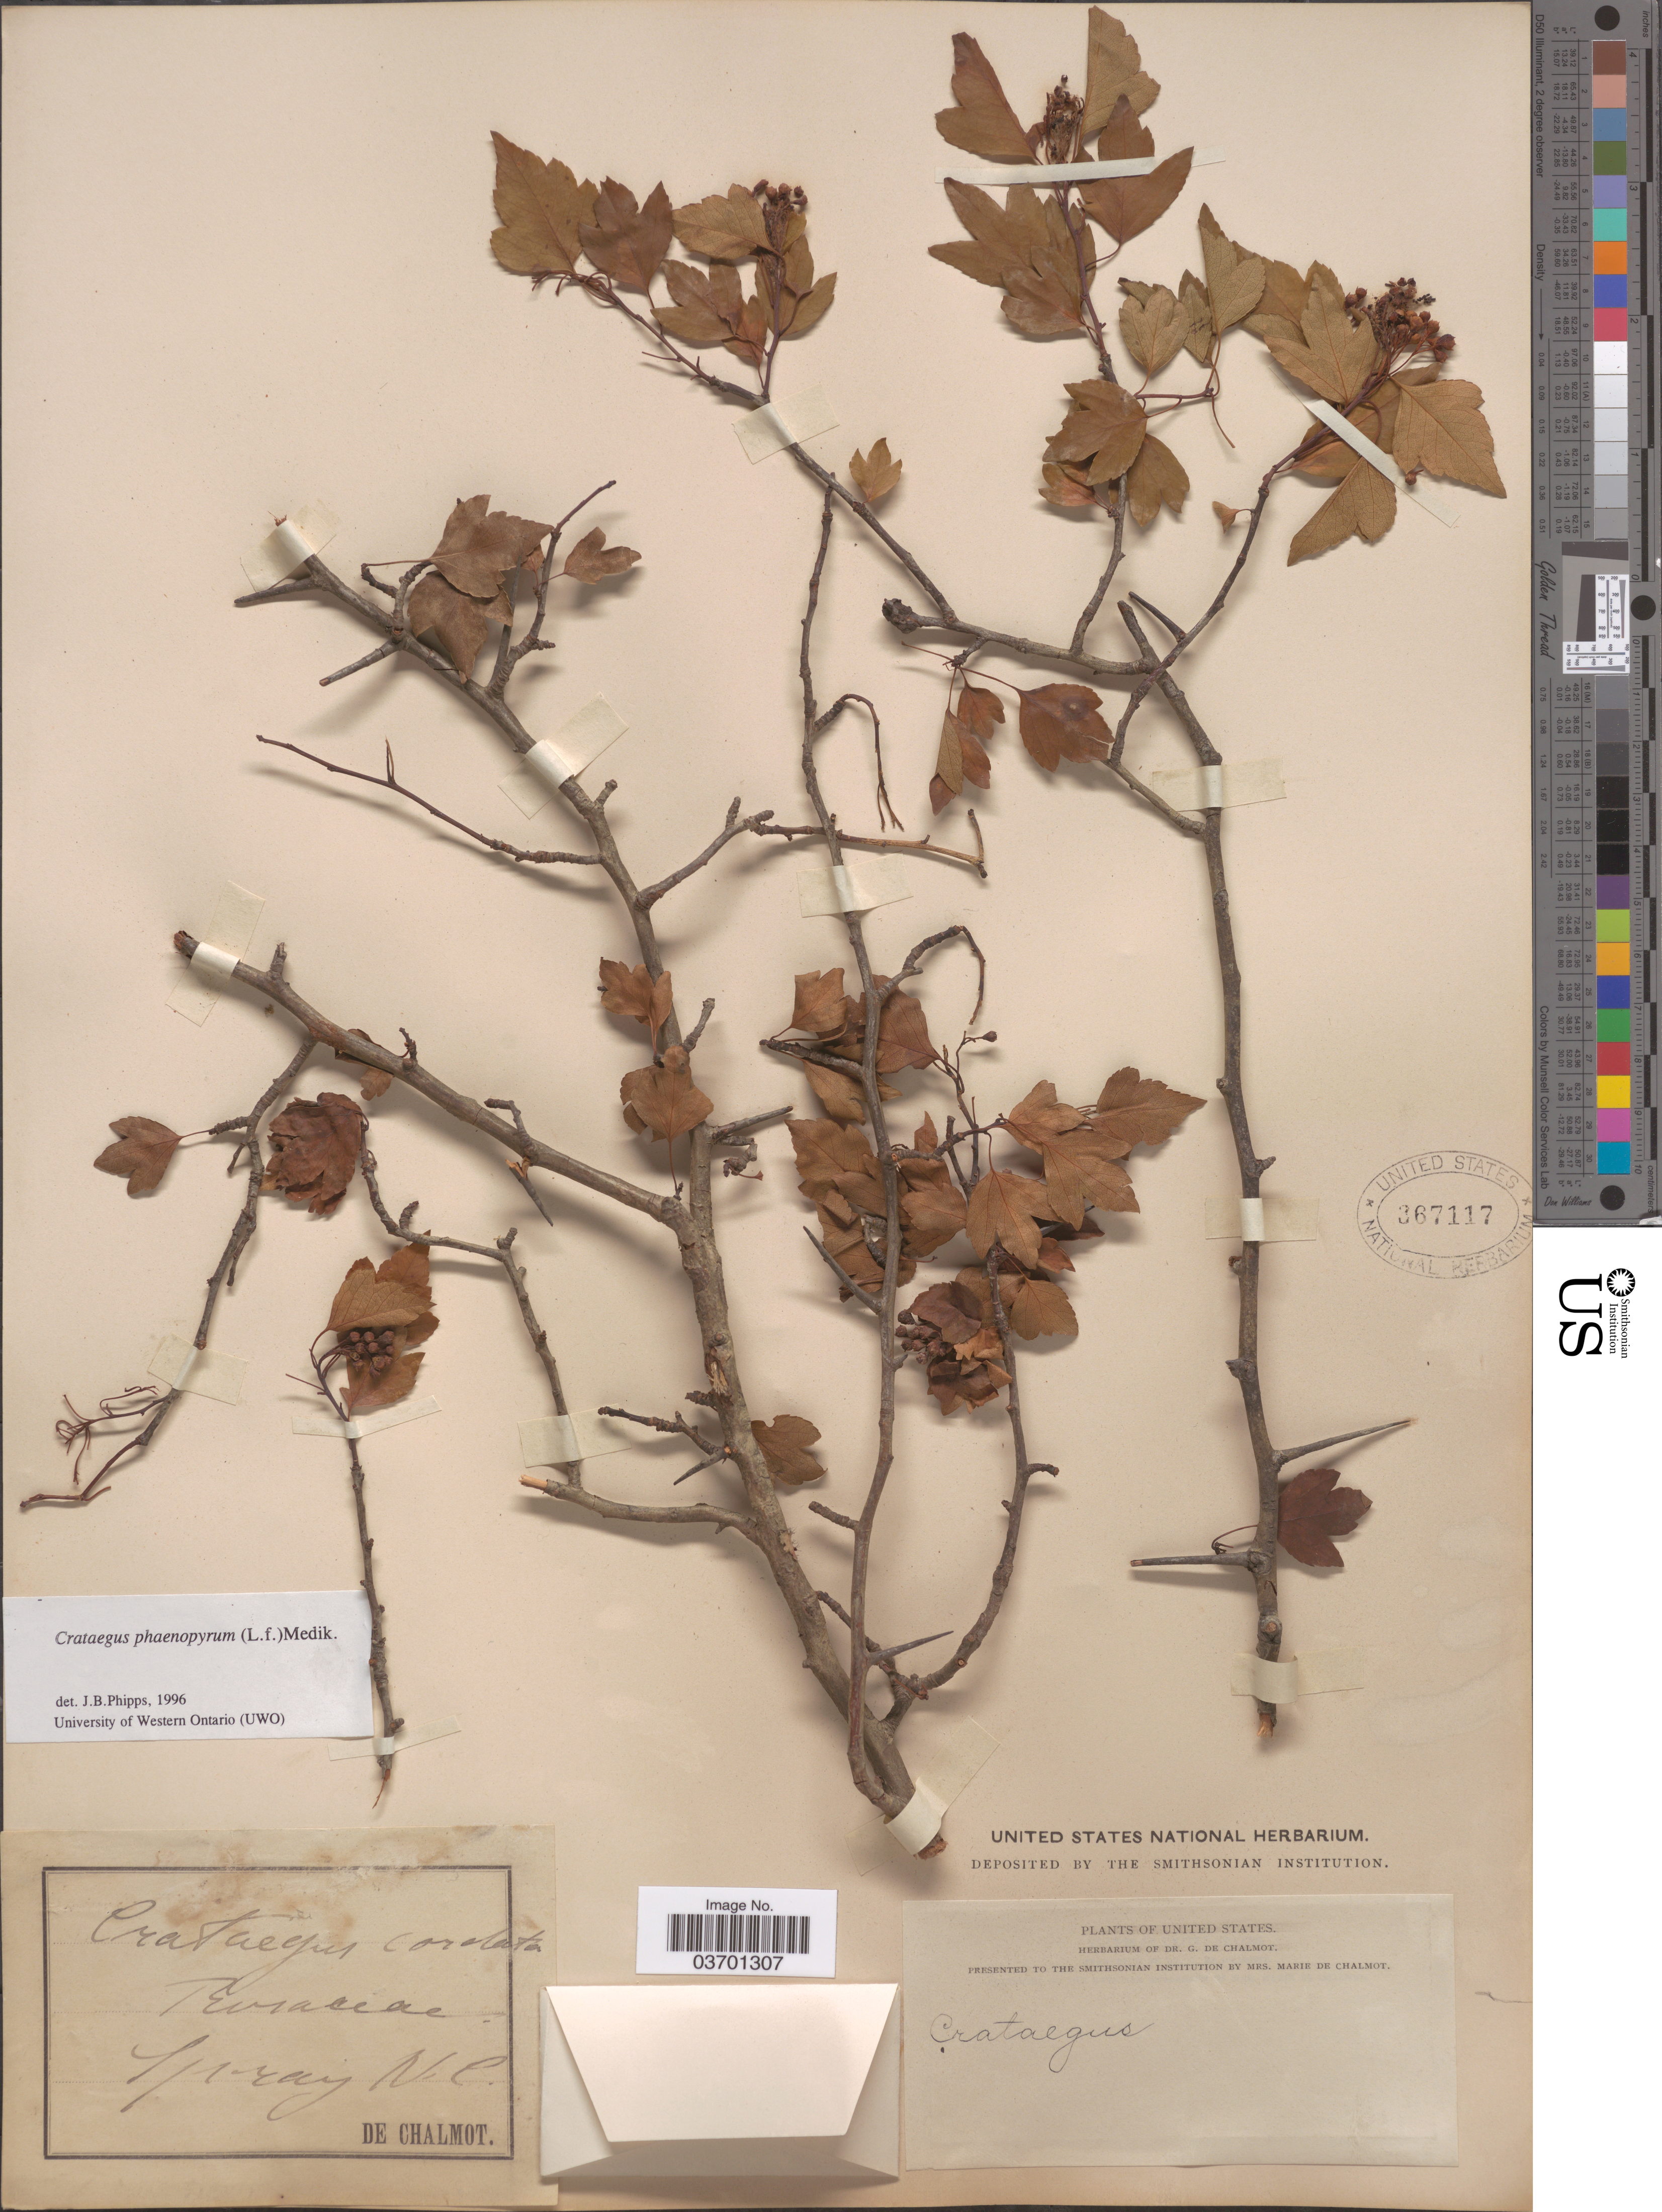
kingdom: Plantae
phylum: Tracheophyta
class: Magnoliopsida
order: Rosales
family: Rosaceae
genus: Crataegus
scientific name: Crataegus phaenopyrum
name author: (L. f.) Medik.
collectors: G. de Chalmot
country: United States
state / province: North Carolina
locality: Spray.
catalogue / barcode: US 367117